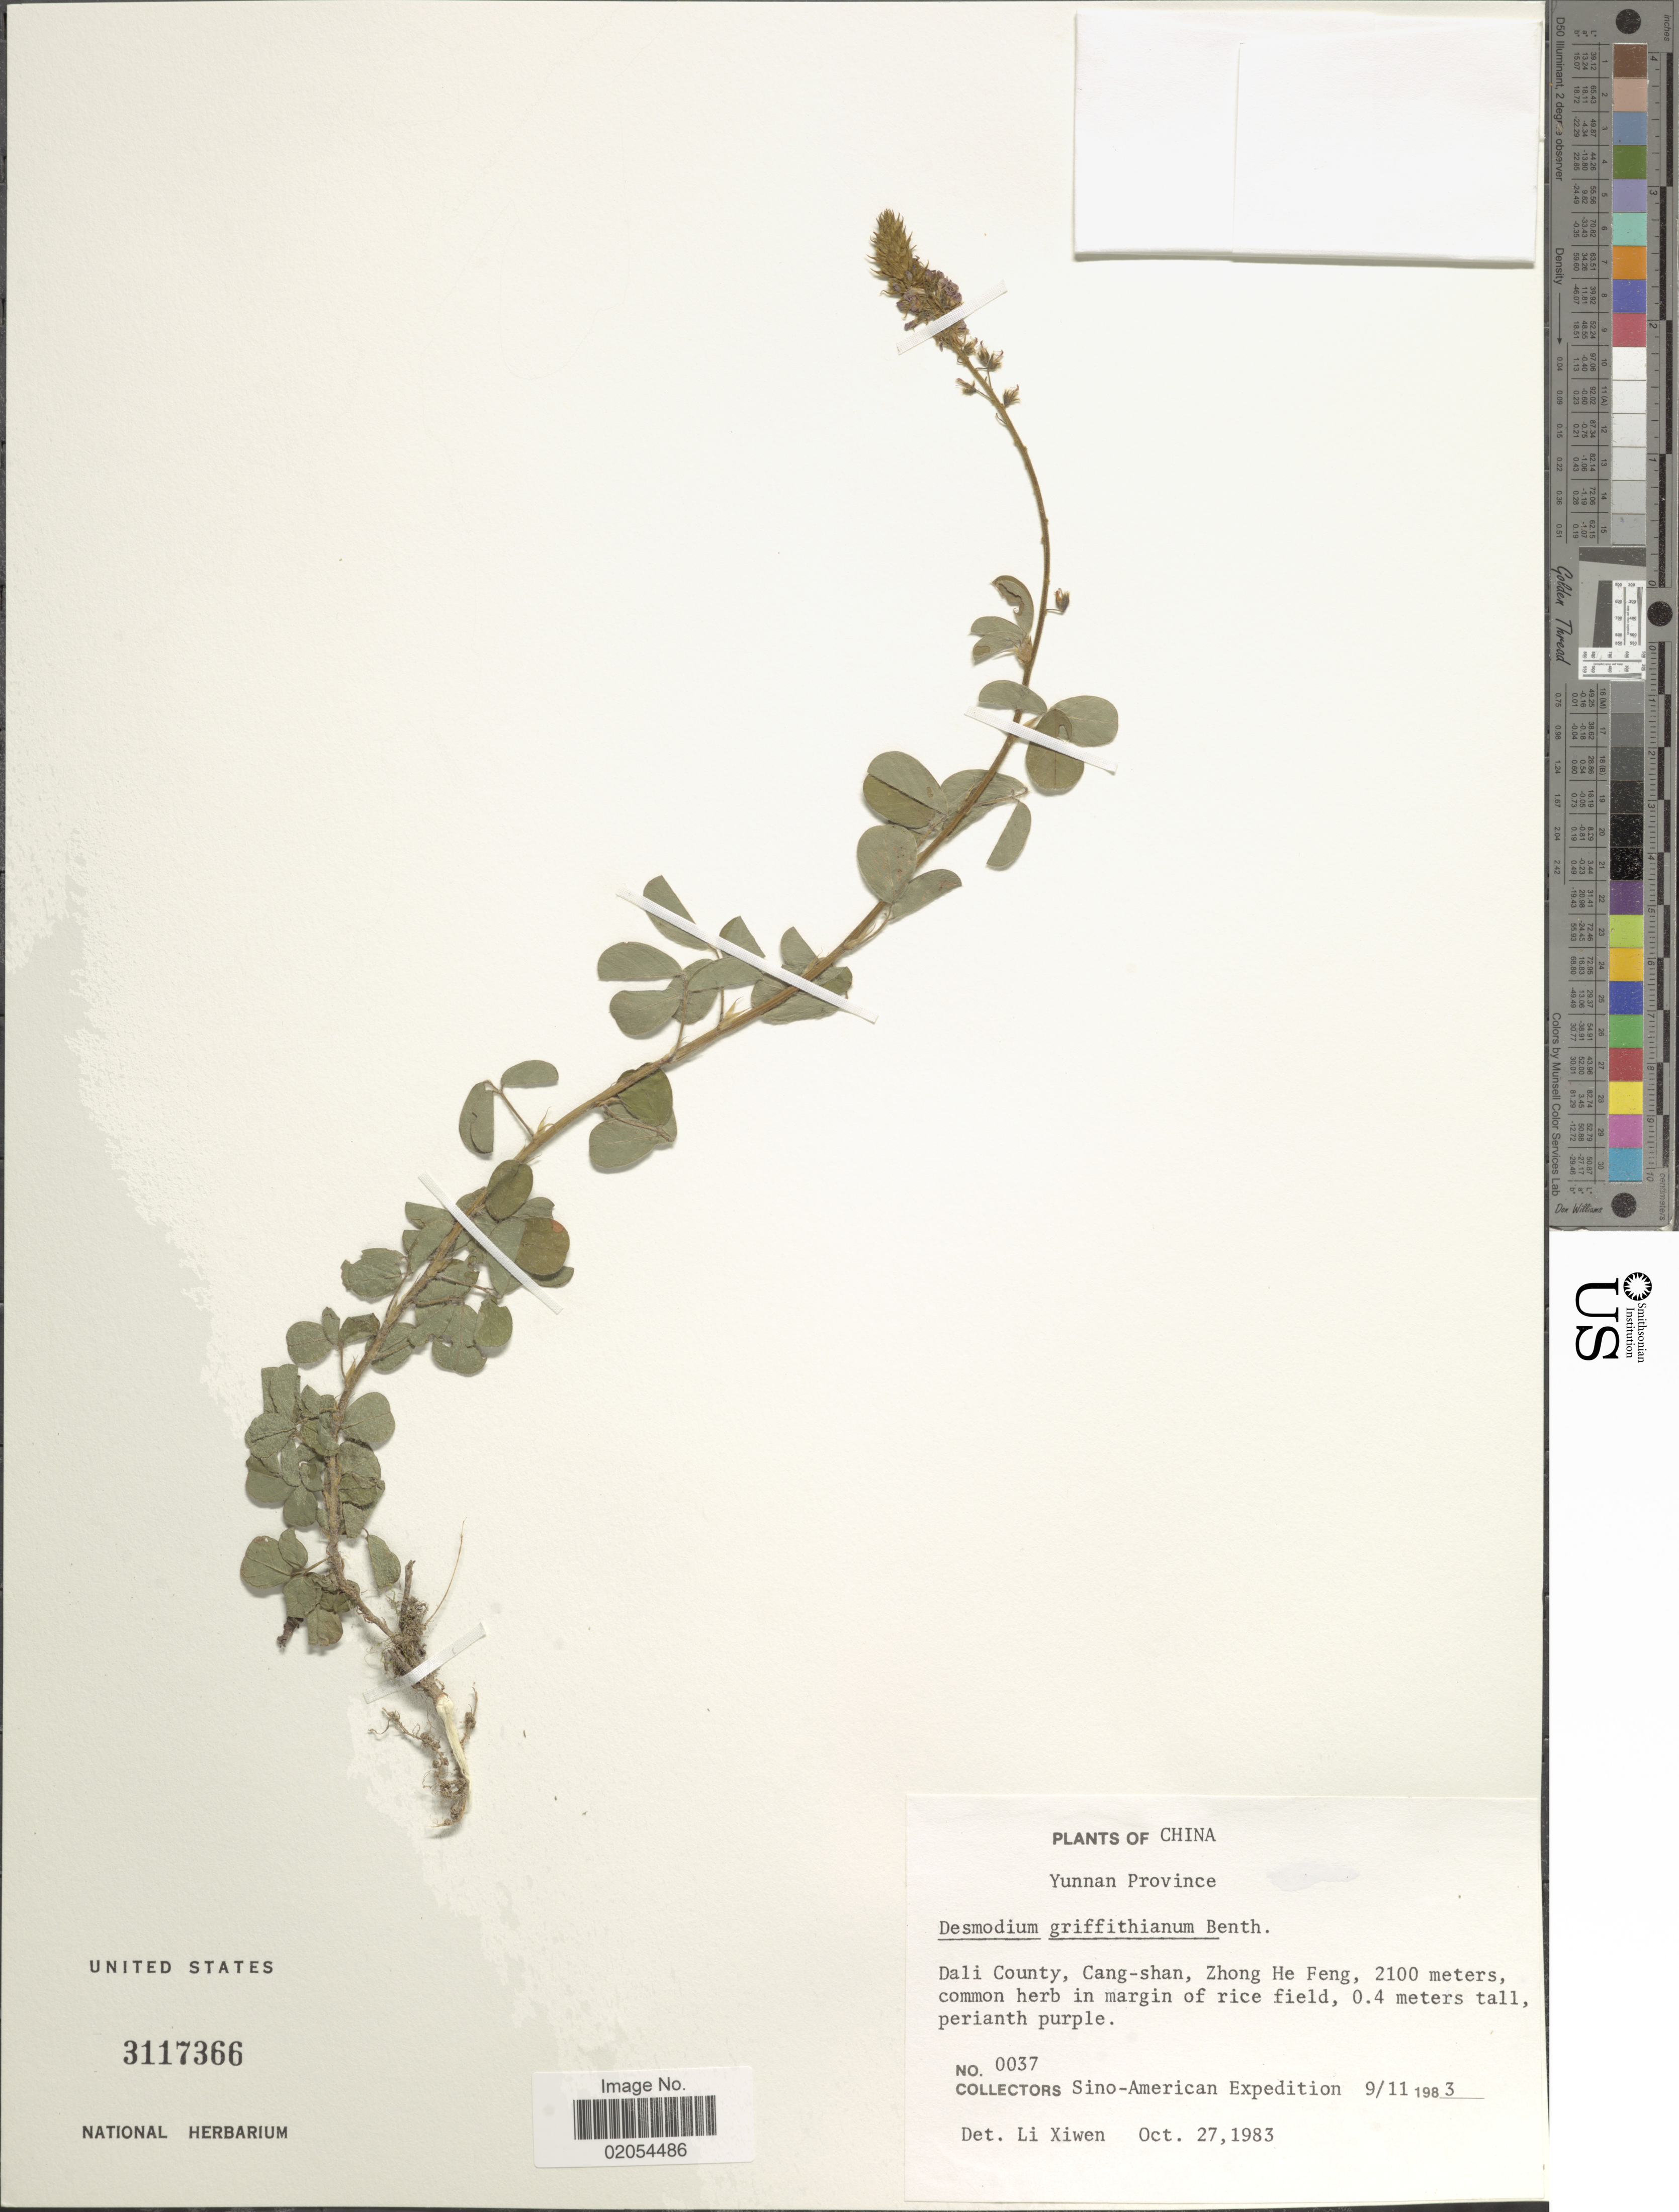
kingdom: Plantae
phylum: Tracheophyta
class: Magnoliopsida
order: Fabales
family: Fabaceae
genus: Grona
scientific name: Grona griffithiana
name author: (Benth.) H. Ohashi & K. Ohashi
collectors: Sino-Amer. Bot. Exped. 1984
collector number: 0037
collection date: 1983-11-09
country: China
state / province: Yunnan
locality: Yunnan Province, Dali County, Cang-shan, Zhong He Feng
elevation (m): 2100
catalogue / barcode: US 3117366